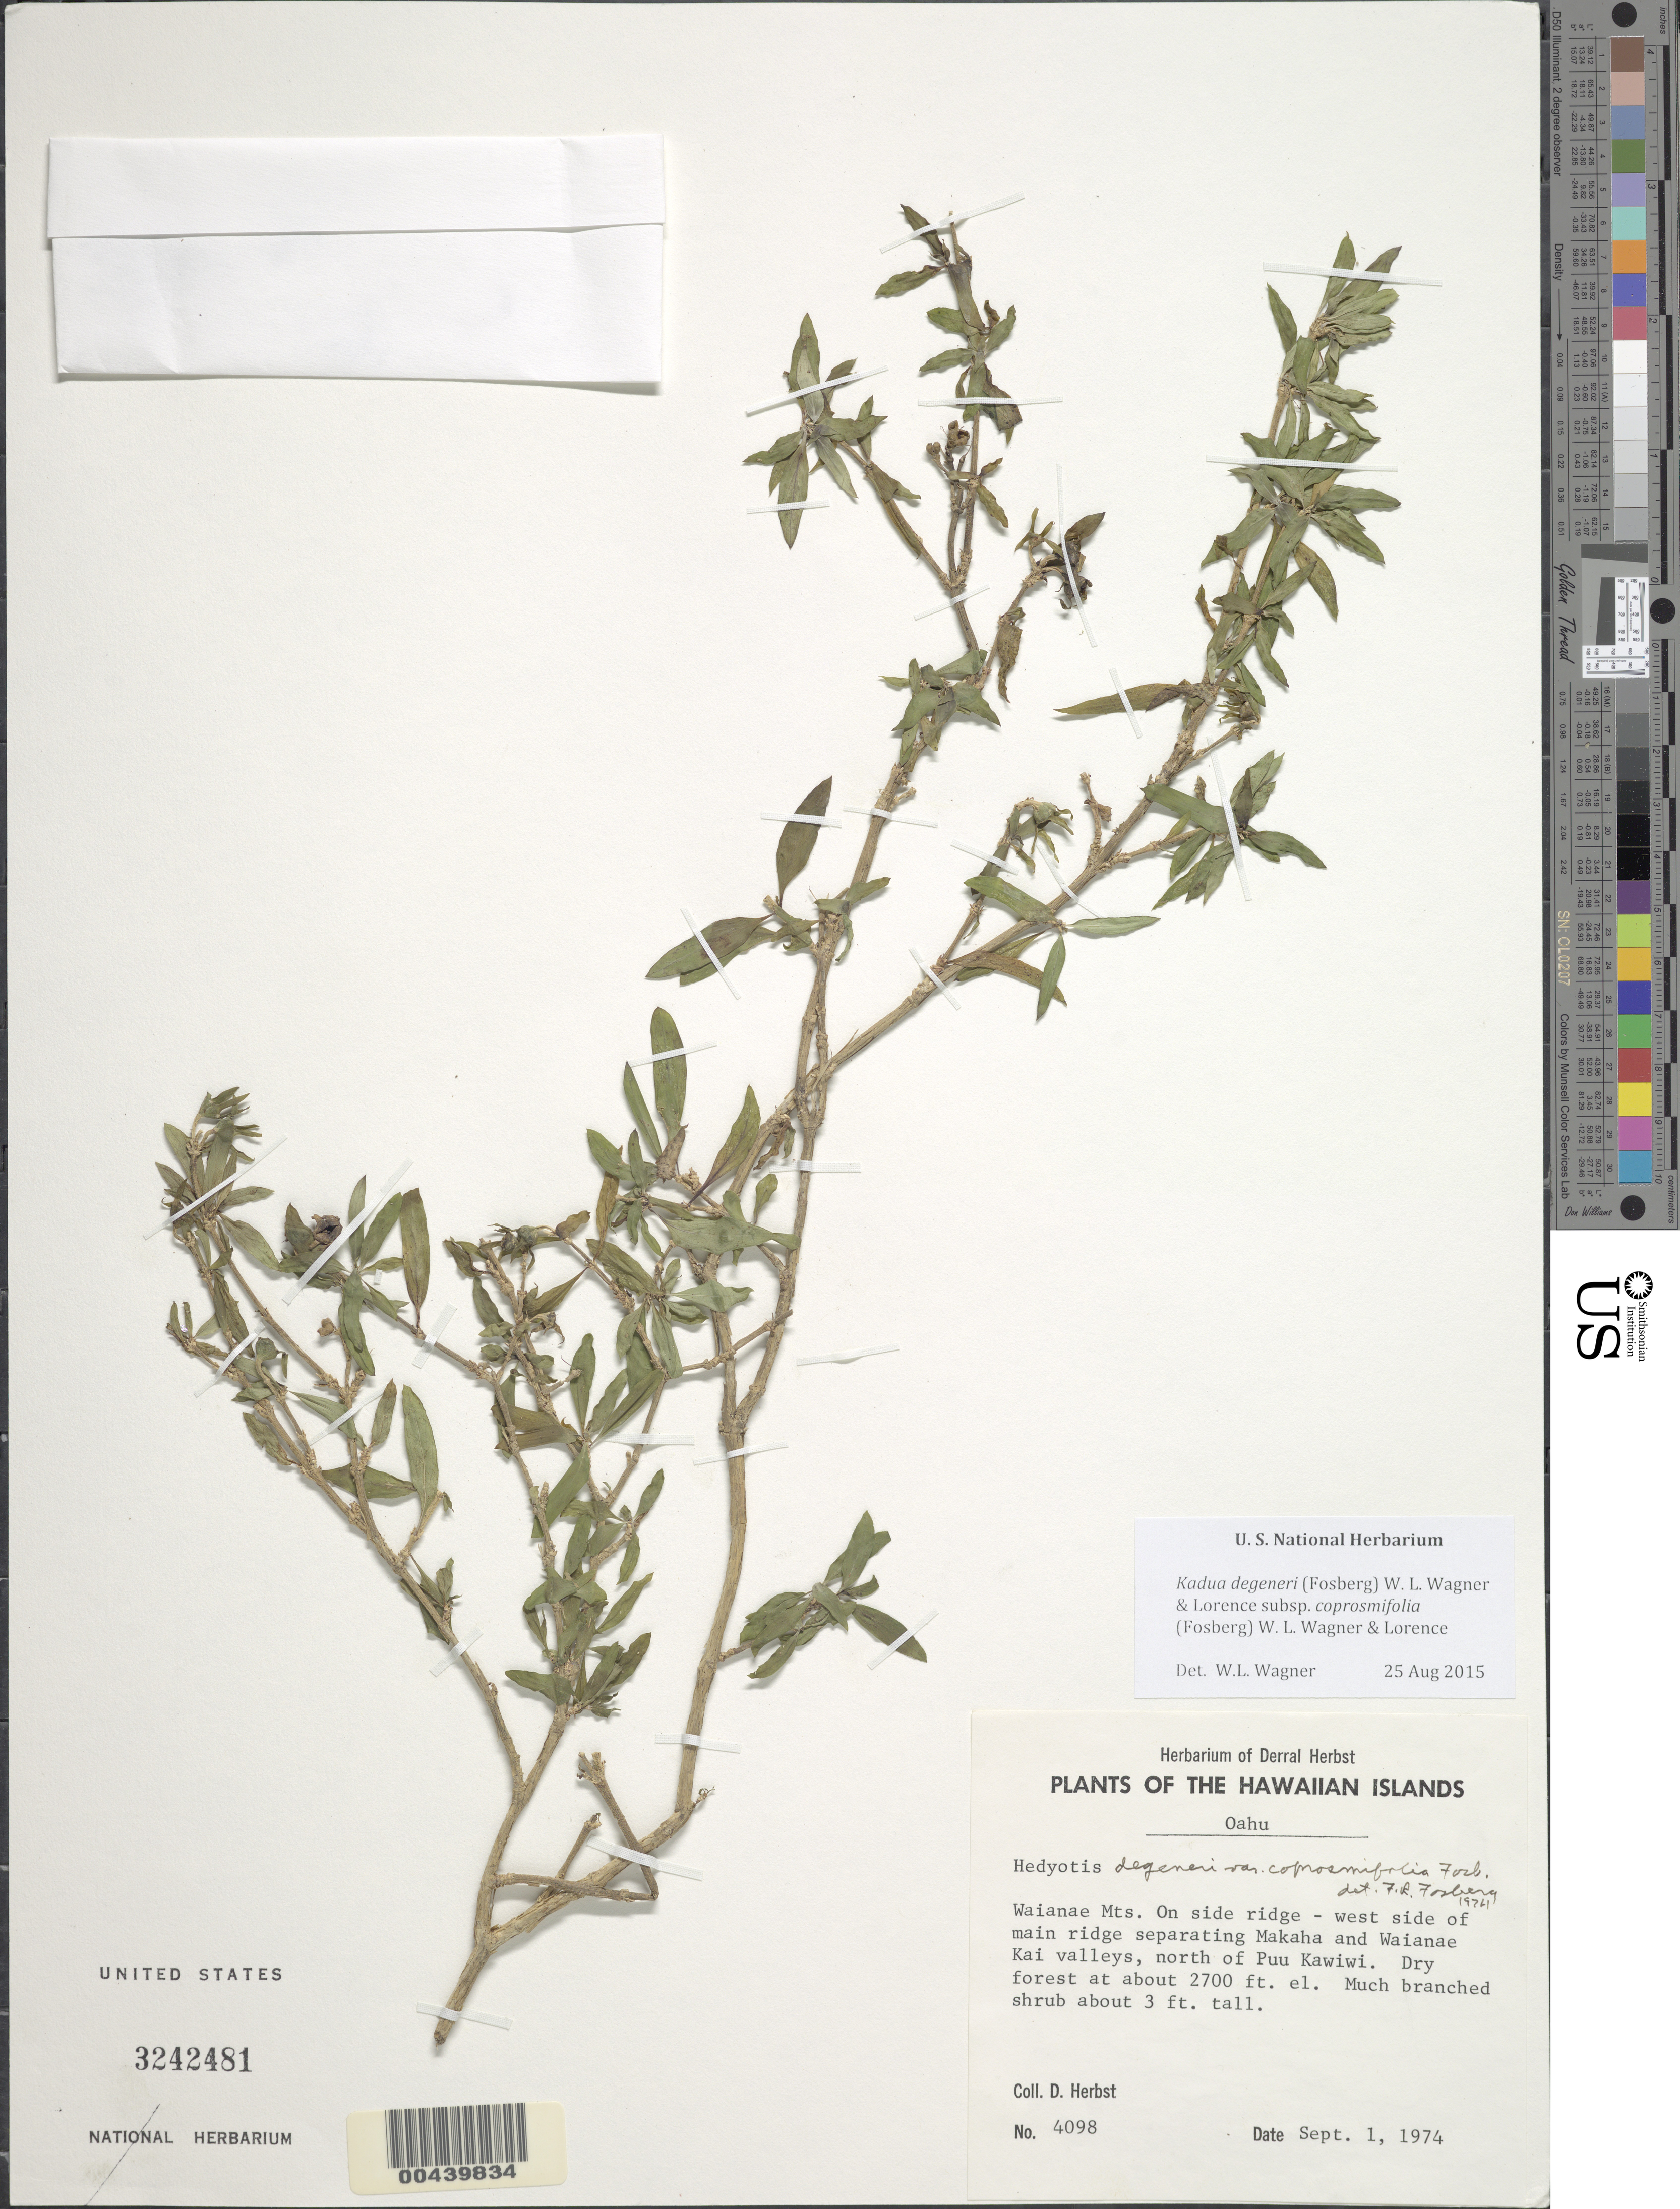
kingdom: Plantae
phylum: Tracheophyta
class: Magnoliopsida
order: Gentianales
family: Rubiaceae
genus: Kadua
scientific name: Kadua degeneri subsp. coprosmifolia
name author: (Fosberg) W.L. Wagner & Lorence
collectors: D. R. Herbst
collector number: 4098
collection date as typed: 1 Sep 1974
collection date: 1974-09-01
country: United States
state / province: Hawaii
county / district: Honolulu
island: Oahu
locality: Waianae Mts. On side ridge - W side of main ridge separating Makaha and Waianae Kai Valleys, N of Puu Kawiwi.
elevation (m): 823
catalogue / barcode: US 3242481